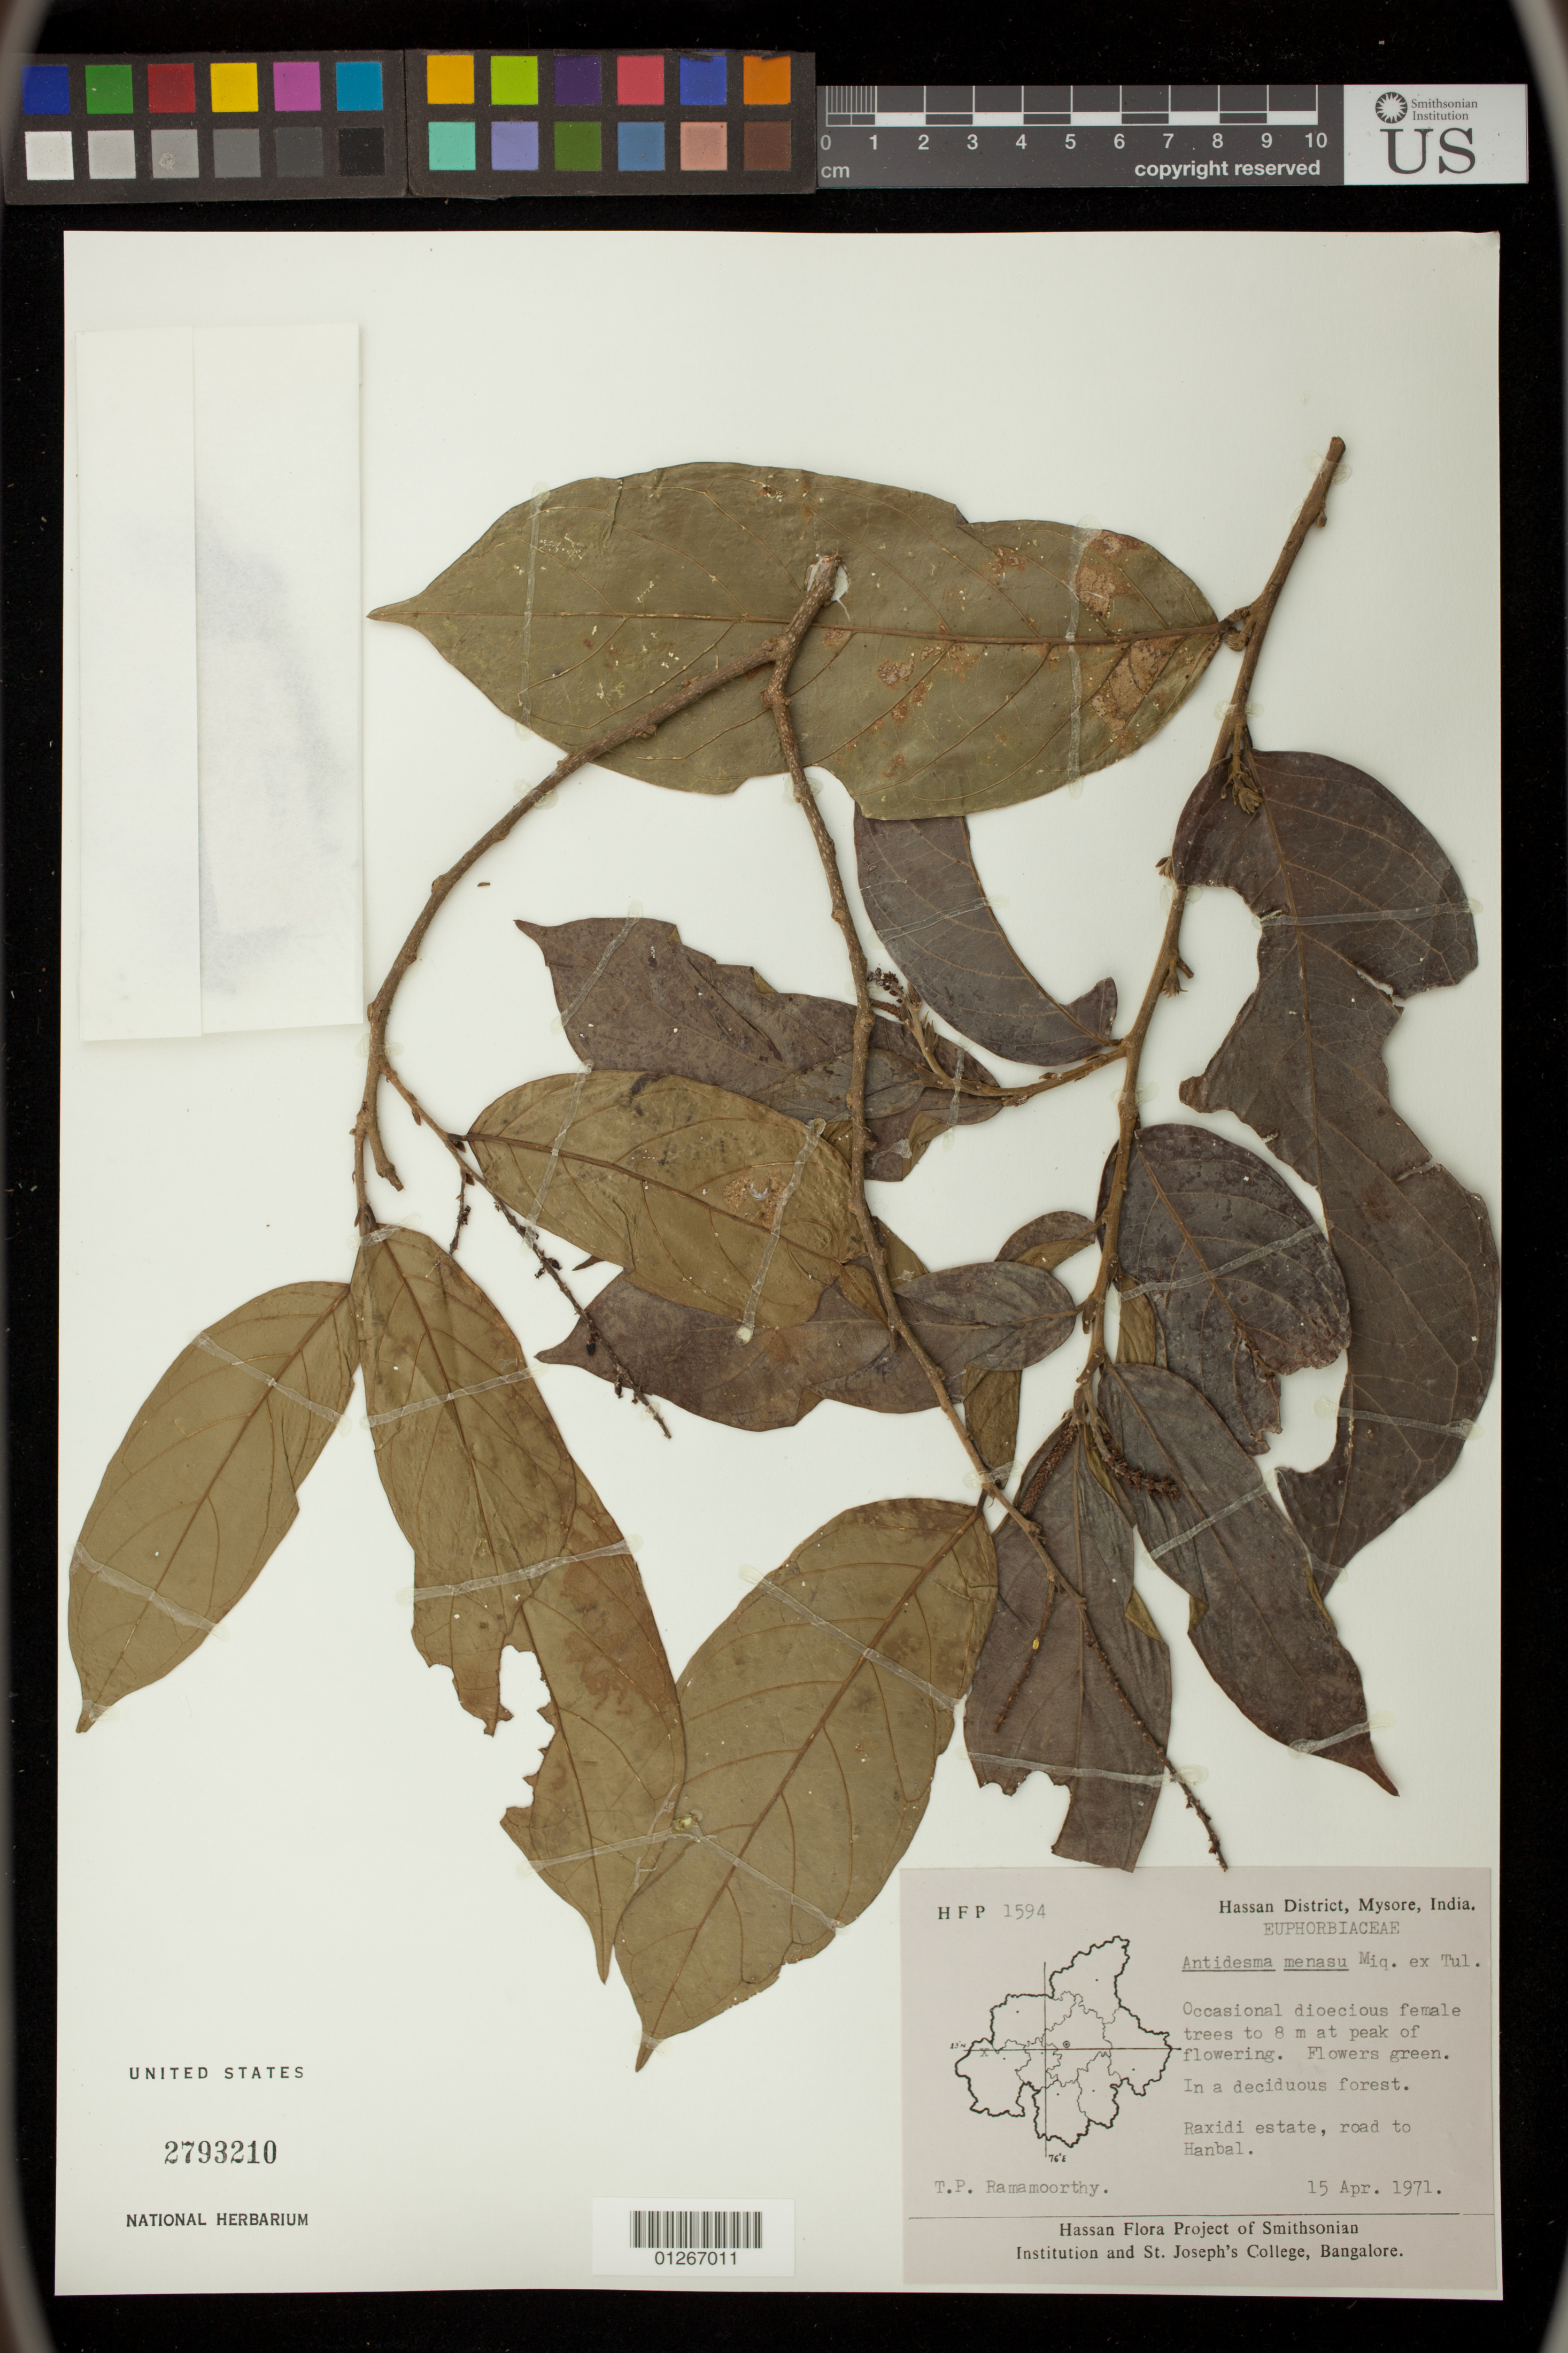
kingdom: Plantae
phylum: Tracheophyta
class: Magnoliopsida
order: Malpighiales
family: Phyllanthaceae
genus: Antidesma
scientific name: Antidesma menasu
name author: Miq. ex Tul.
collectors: T. P. Ramamoorthy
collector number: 1594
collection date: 1971-04-15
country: India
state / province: Karnataka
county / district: Mysore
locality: Hassan District, Raxdi estate, road to Hanbal.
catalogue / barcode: US 2793210